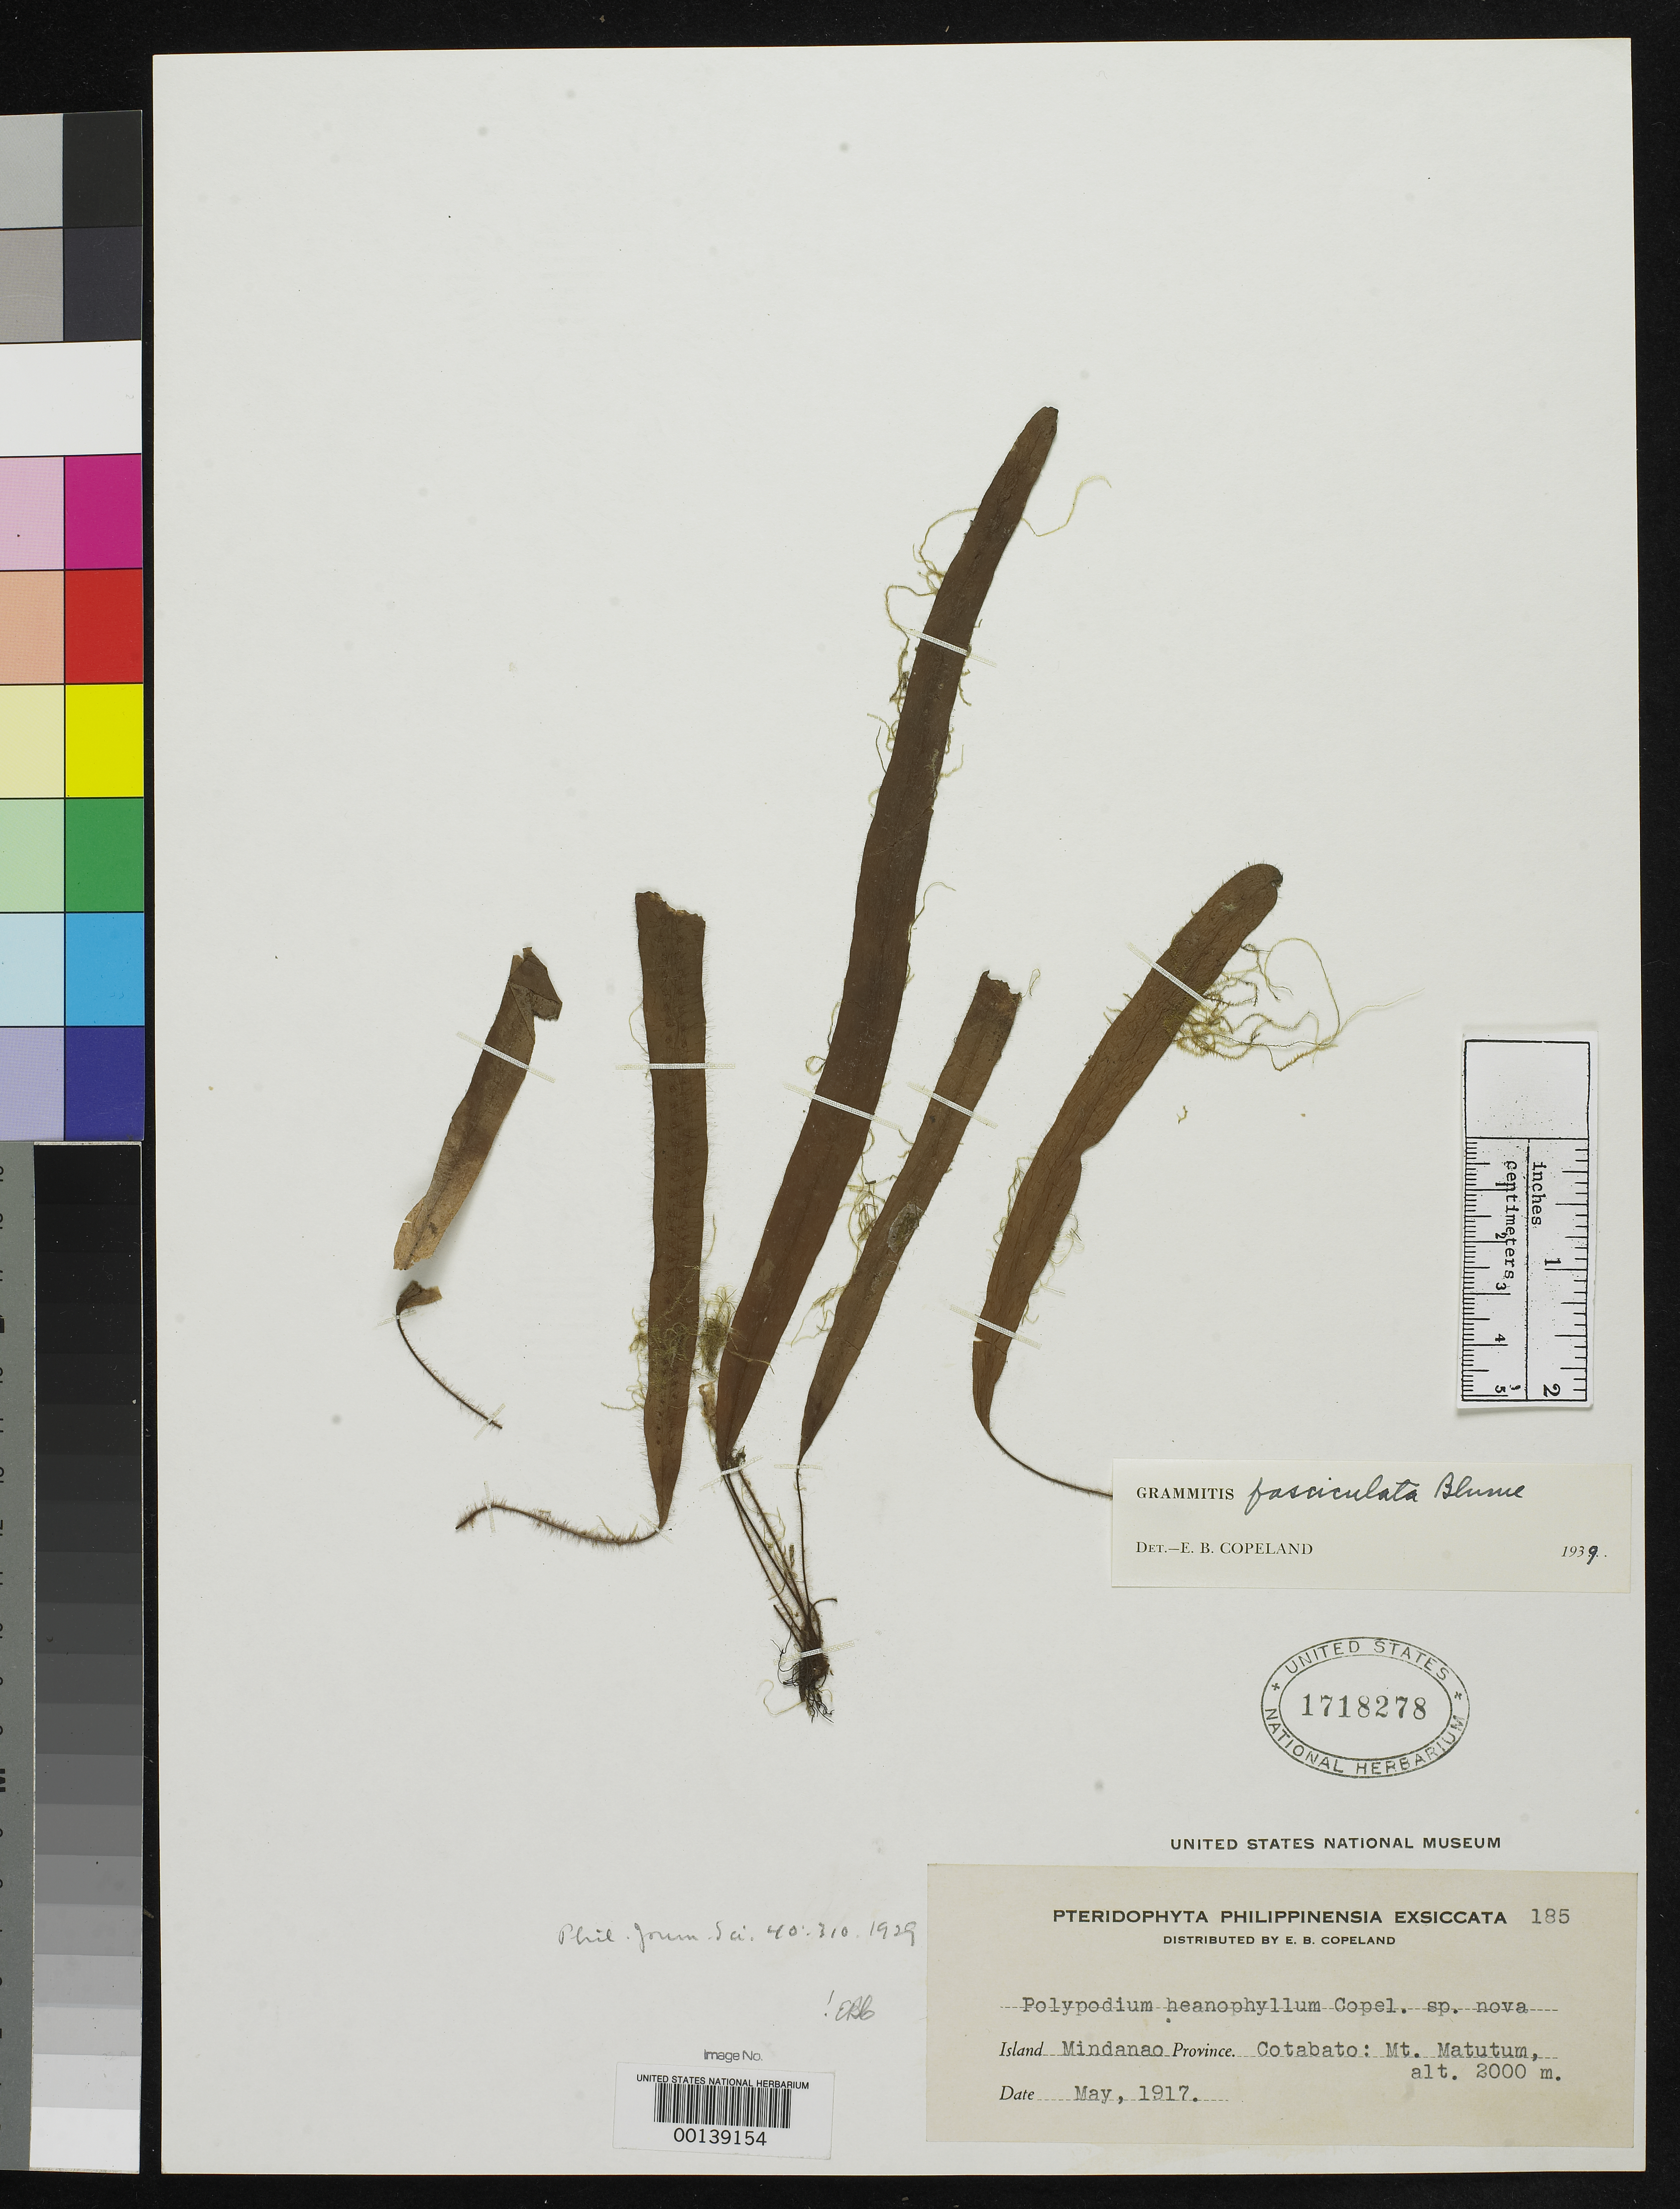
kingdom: Plantae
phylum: Tracheophyta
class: Polypodiopsida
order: Polypodiales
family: Polypodiaceae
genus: Polypodium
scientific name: Polypodium heanophyllum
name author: Copel.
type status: Isotype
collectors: E. B. Copeland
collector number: Pter. Phil. Exs. 185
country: Philippines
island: Mindanao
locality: Mt. Matutum.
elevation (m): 2000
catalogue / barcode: US 1718278